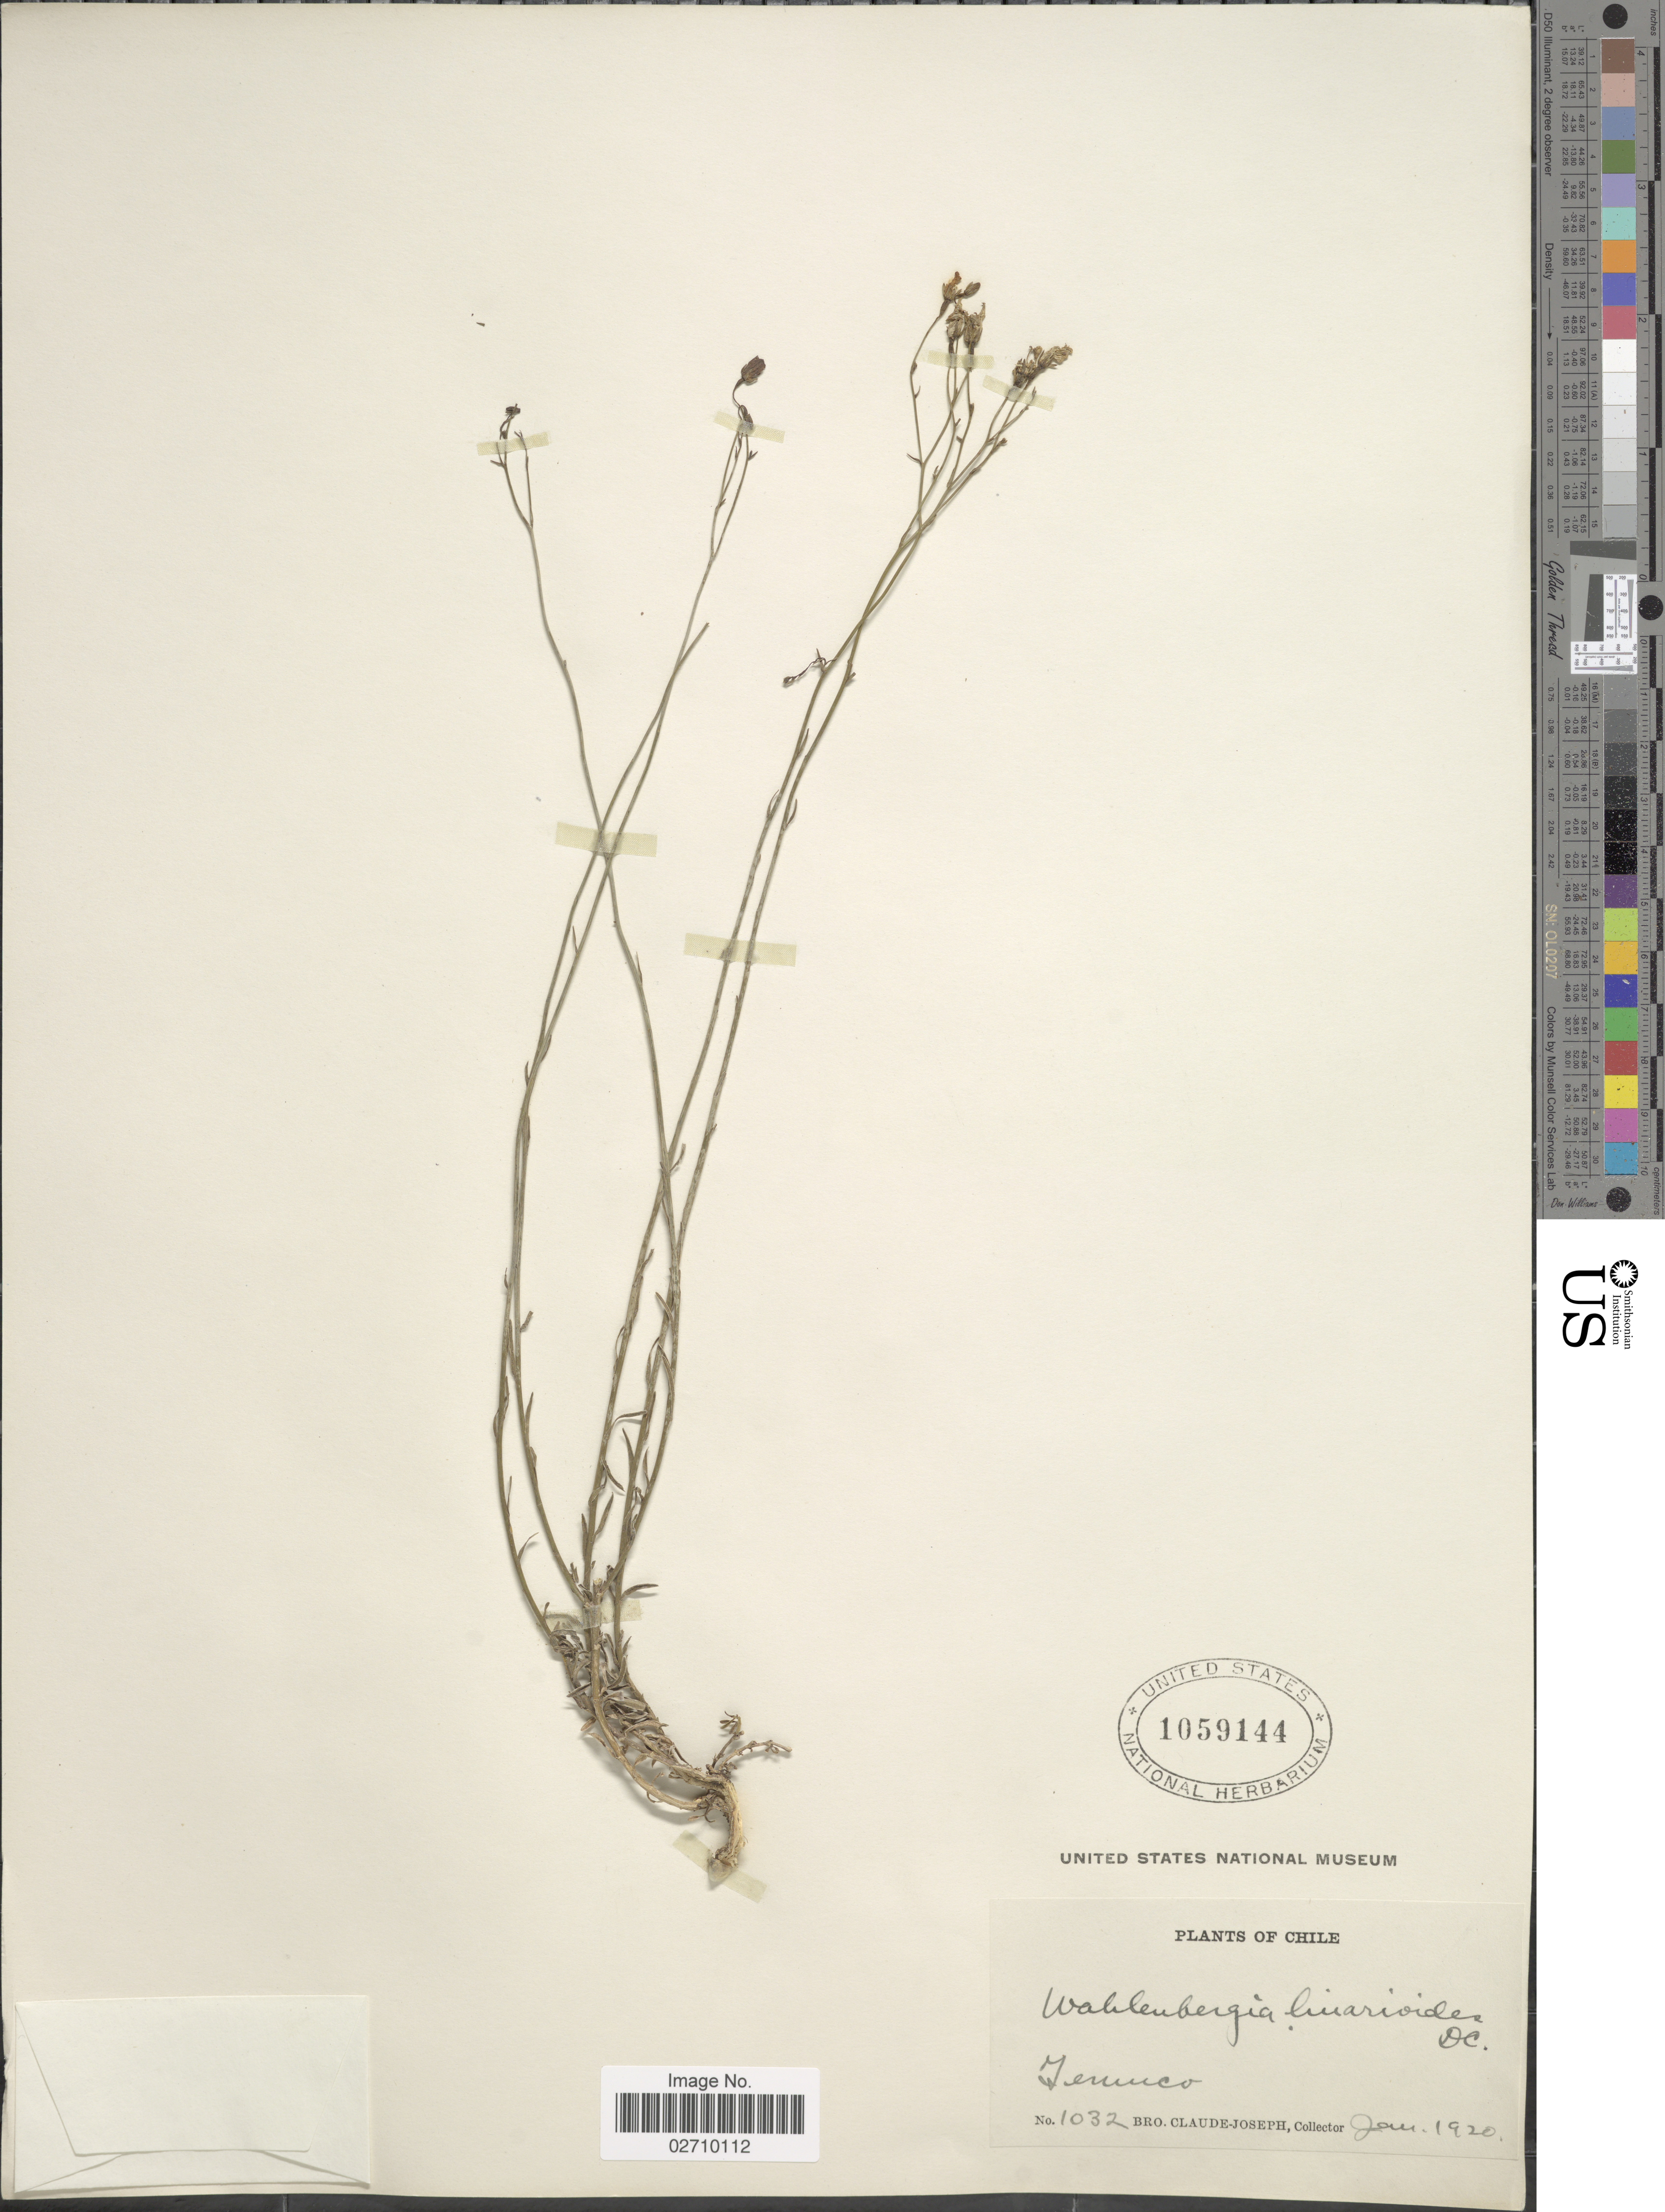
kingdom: Plantae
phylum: Tracheophyta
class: Magnoliopsida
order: Asterales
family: Campanulaceae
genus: Wahlenbergia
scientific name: Wahlenbergia linarioides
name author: (Lam.) A. DC.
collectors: Bro. Claude-Joseph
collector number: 1032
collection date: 1920-01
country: Chile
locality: Temuco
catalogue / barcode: US 1059144